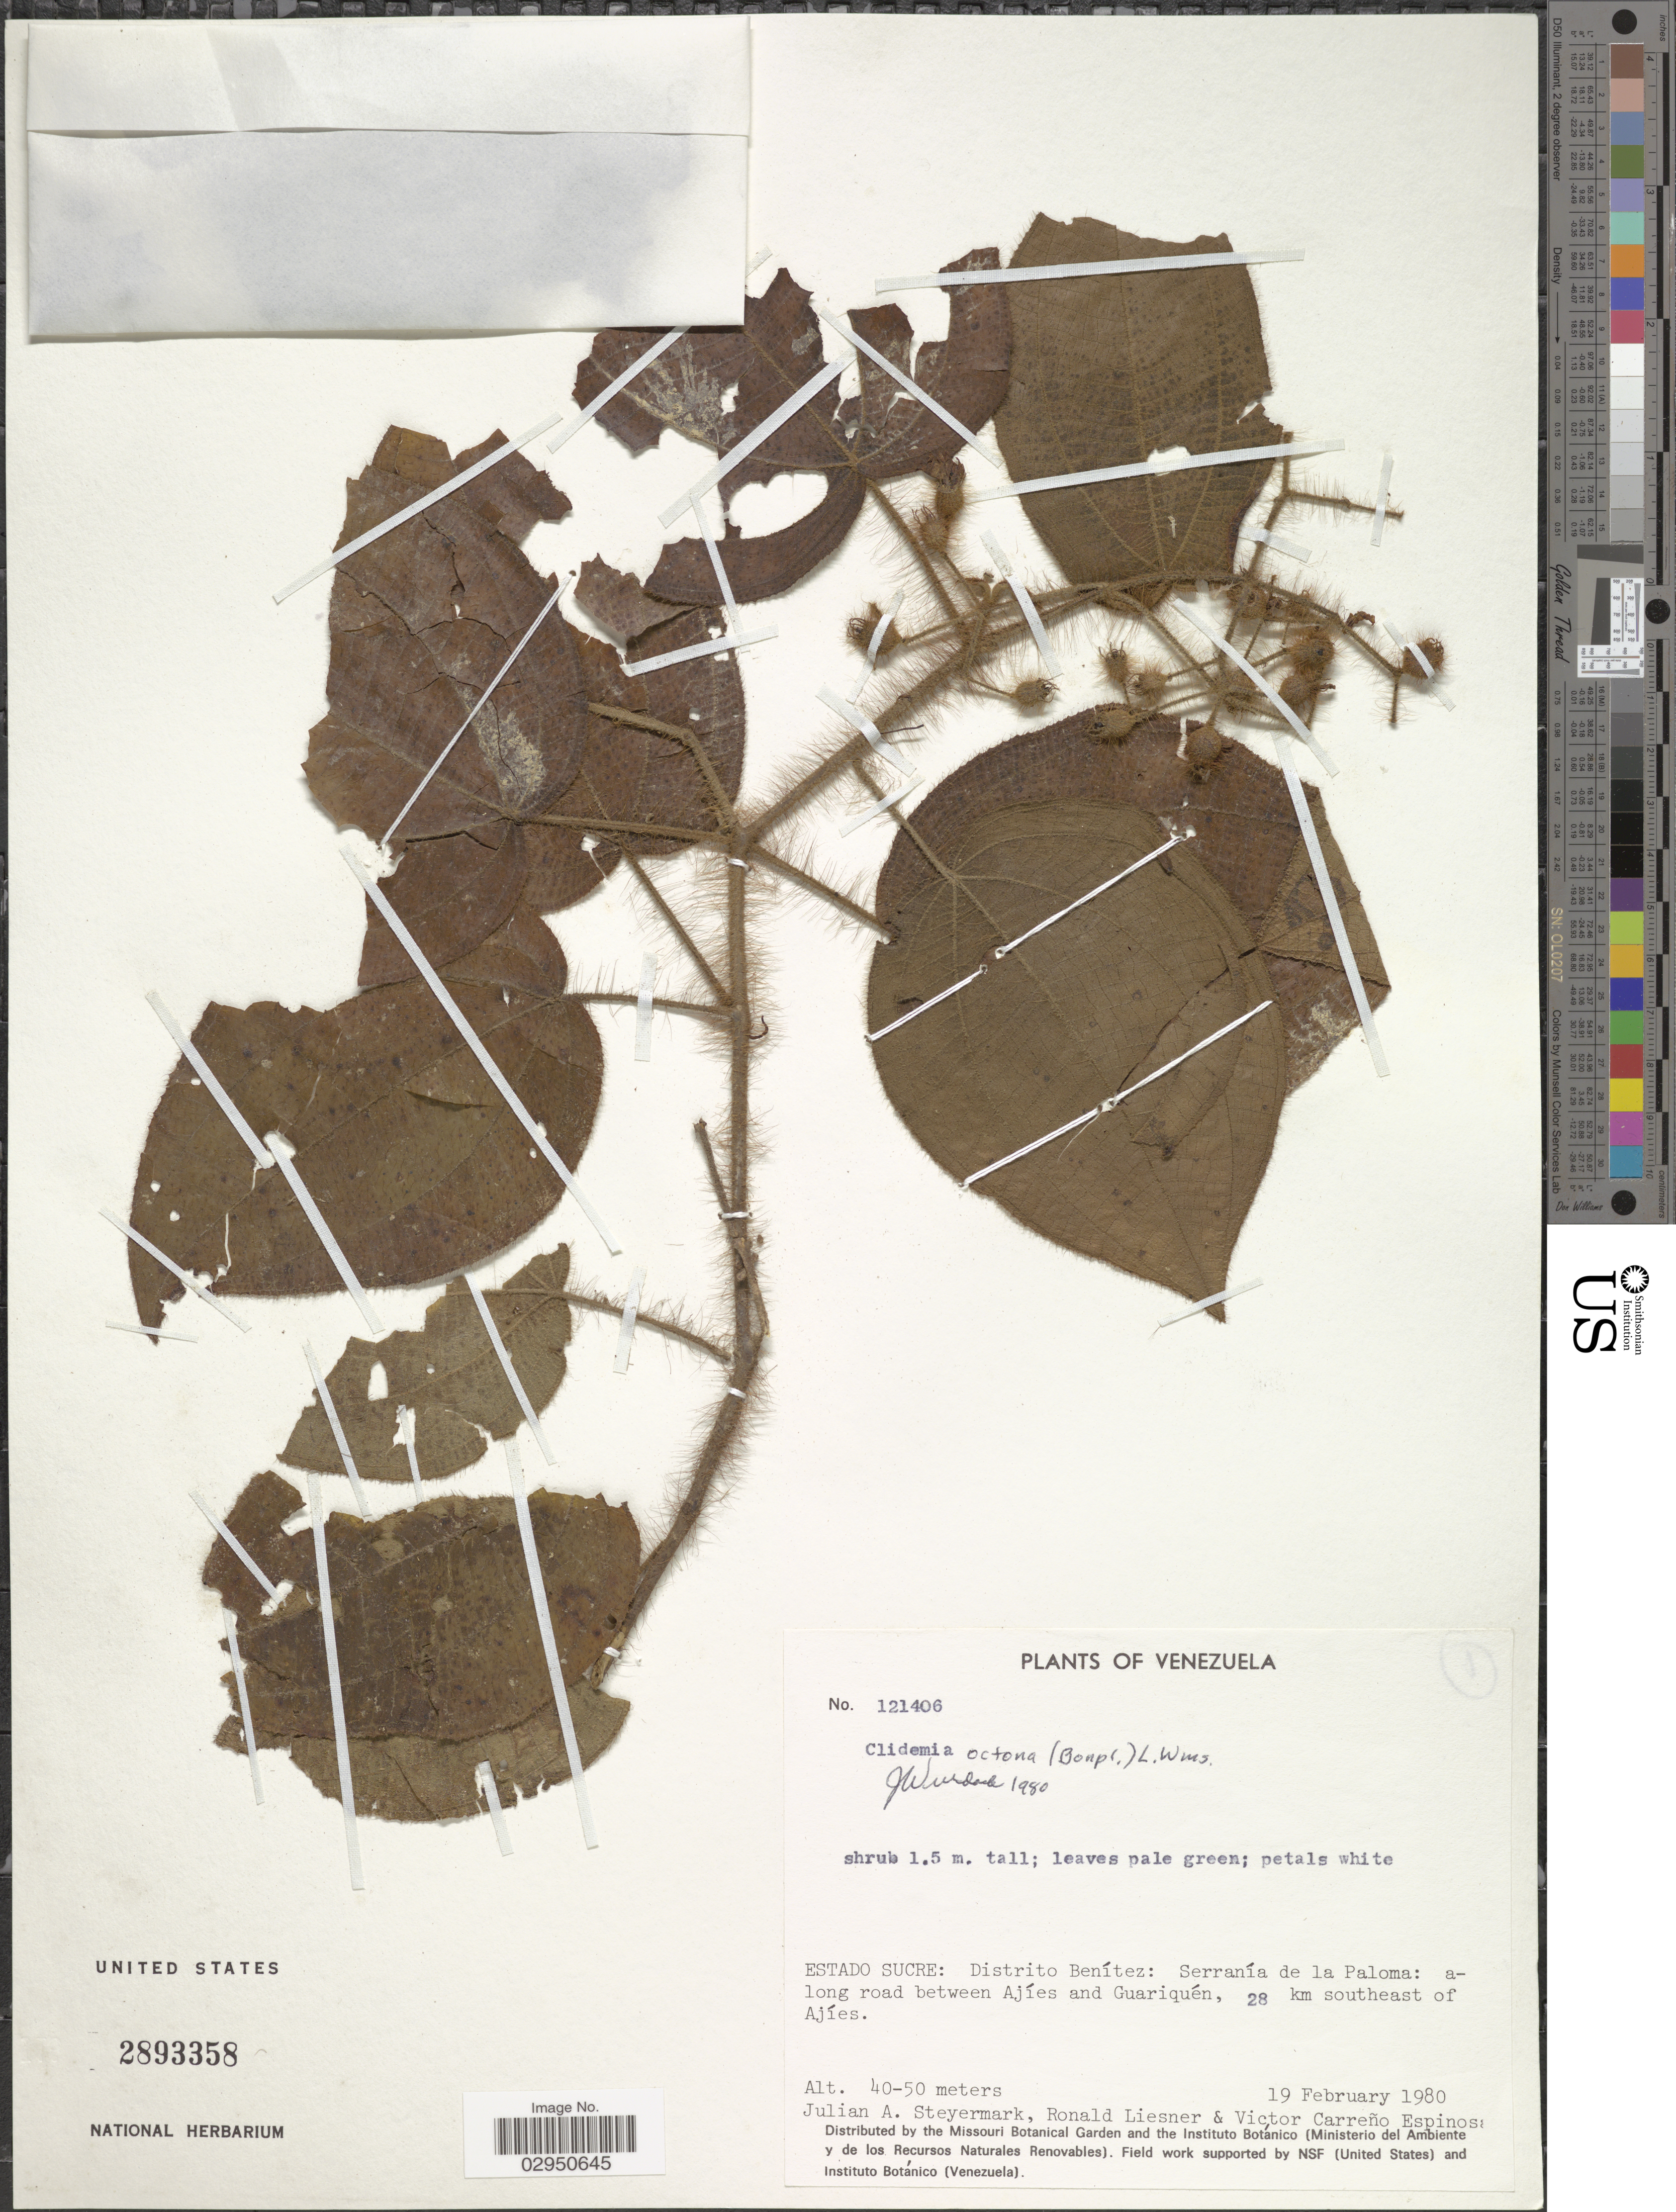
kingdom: Plantae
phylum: Tracheophyta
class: Magnoliopsida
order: Myrtales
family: Melastomataceae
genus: Clidemia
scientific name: Clidemia octona subsp. octona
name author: (Bonpl.) L.O. Williams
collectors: J. Steyermark, R. L. Liesner & V. Espinosa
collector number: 121406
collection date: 1980-02-19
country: Venezuela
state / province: Sucre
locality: Distrito Benítez: Serranía de la Paloma: along road between Ajíes and Guariquén, 28 km southeast of Ajíes.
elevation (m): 40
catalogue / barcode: US 2893358